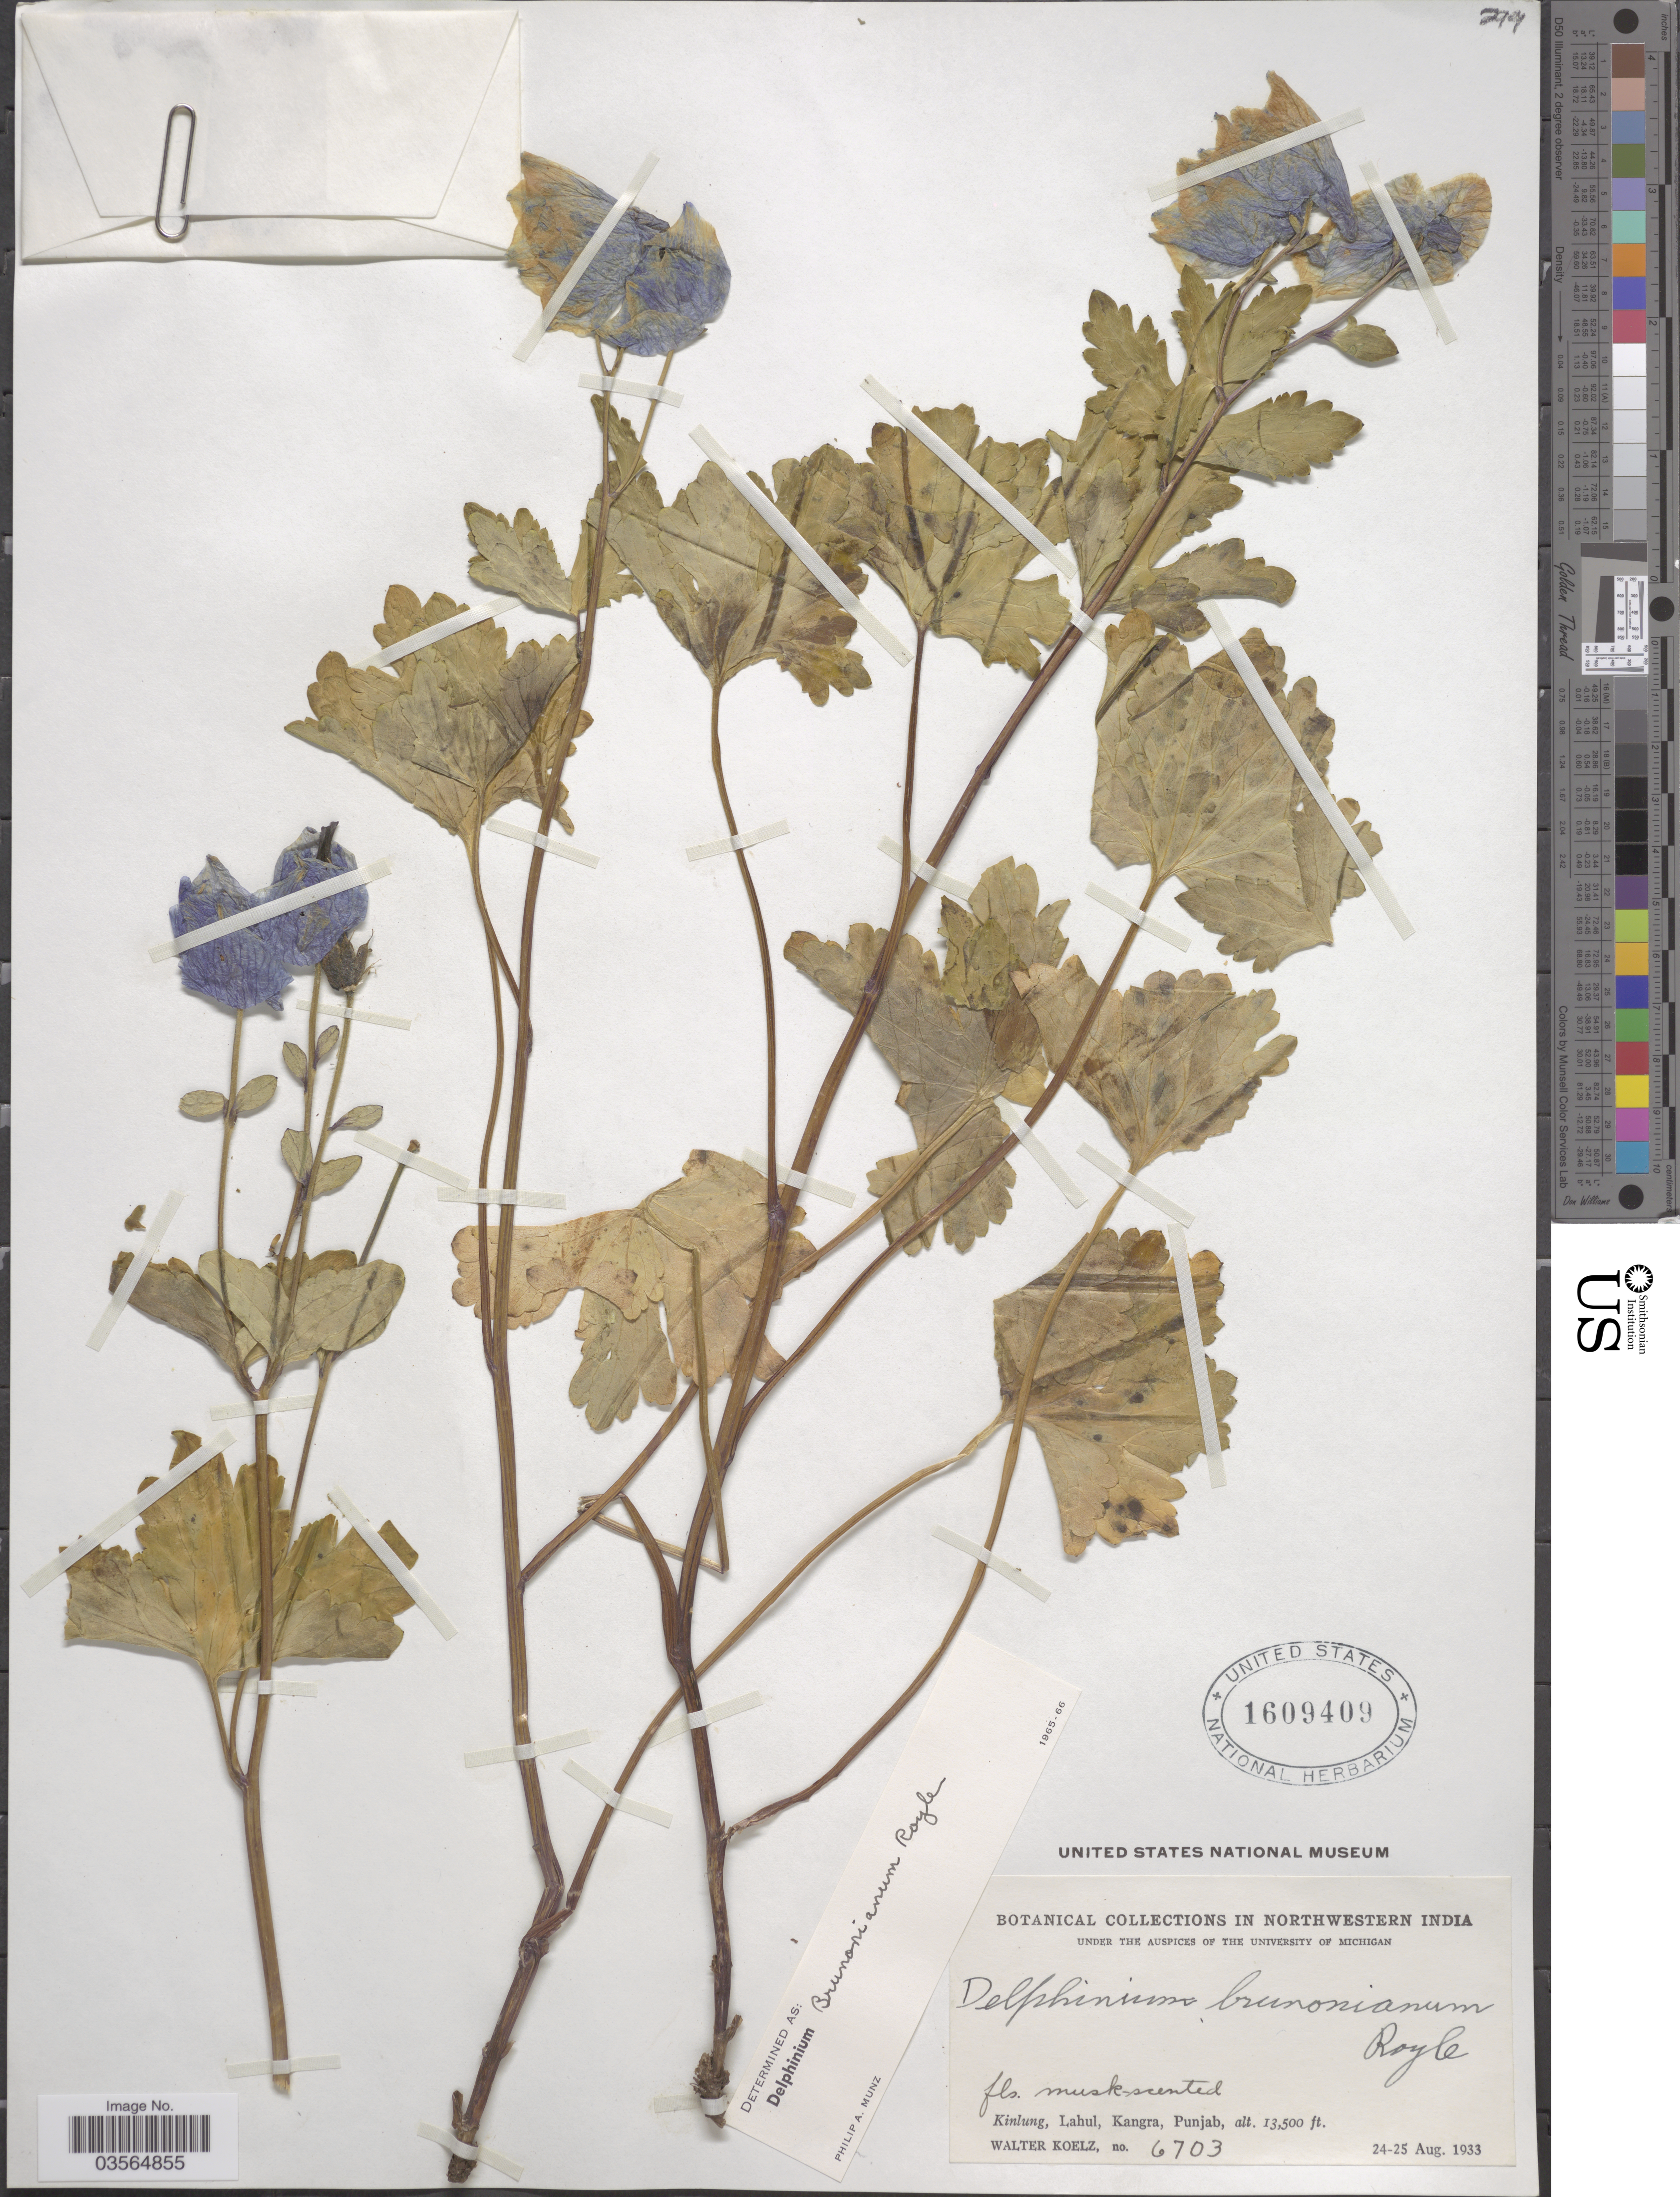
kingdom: Plantae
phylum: Tracheophyta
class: Magnoliopsida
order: Ranunculales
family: Ranunculaceae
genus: Delphinium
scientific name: Delphinium brunonianum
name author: Royle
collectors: W. N. Koelz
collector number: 6703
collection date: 1933-08-24/1933-08-25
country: India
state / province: Punjab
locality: Northwestern India. Kinlung, Lahul, Kangra.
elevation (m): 4115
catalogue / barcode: US 1609409